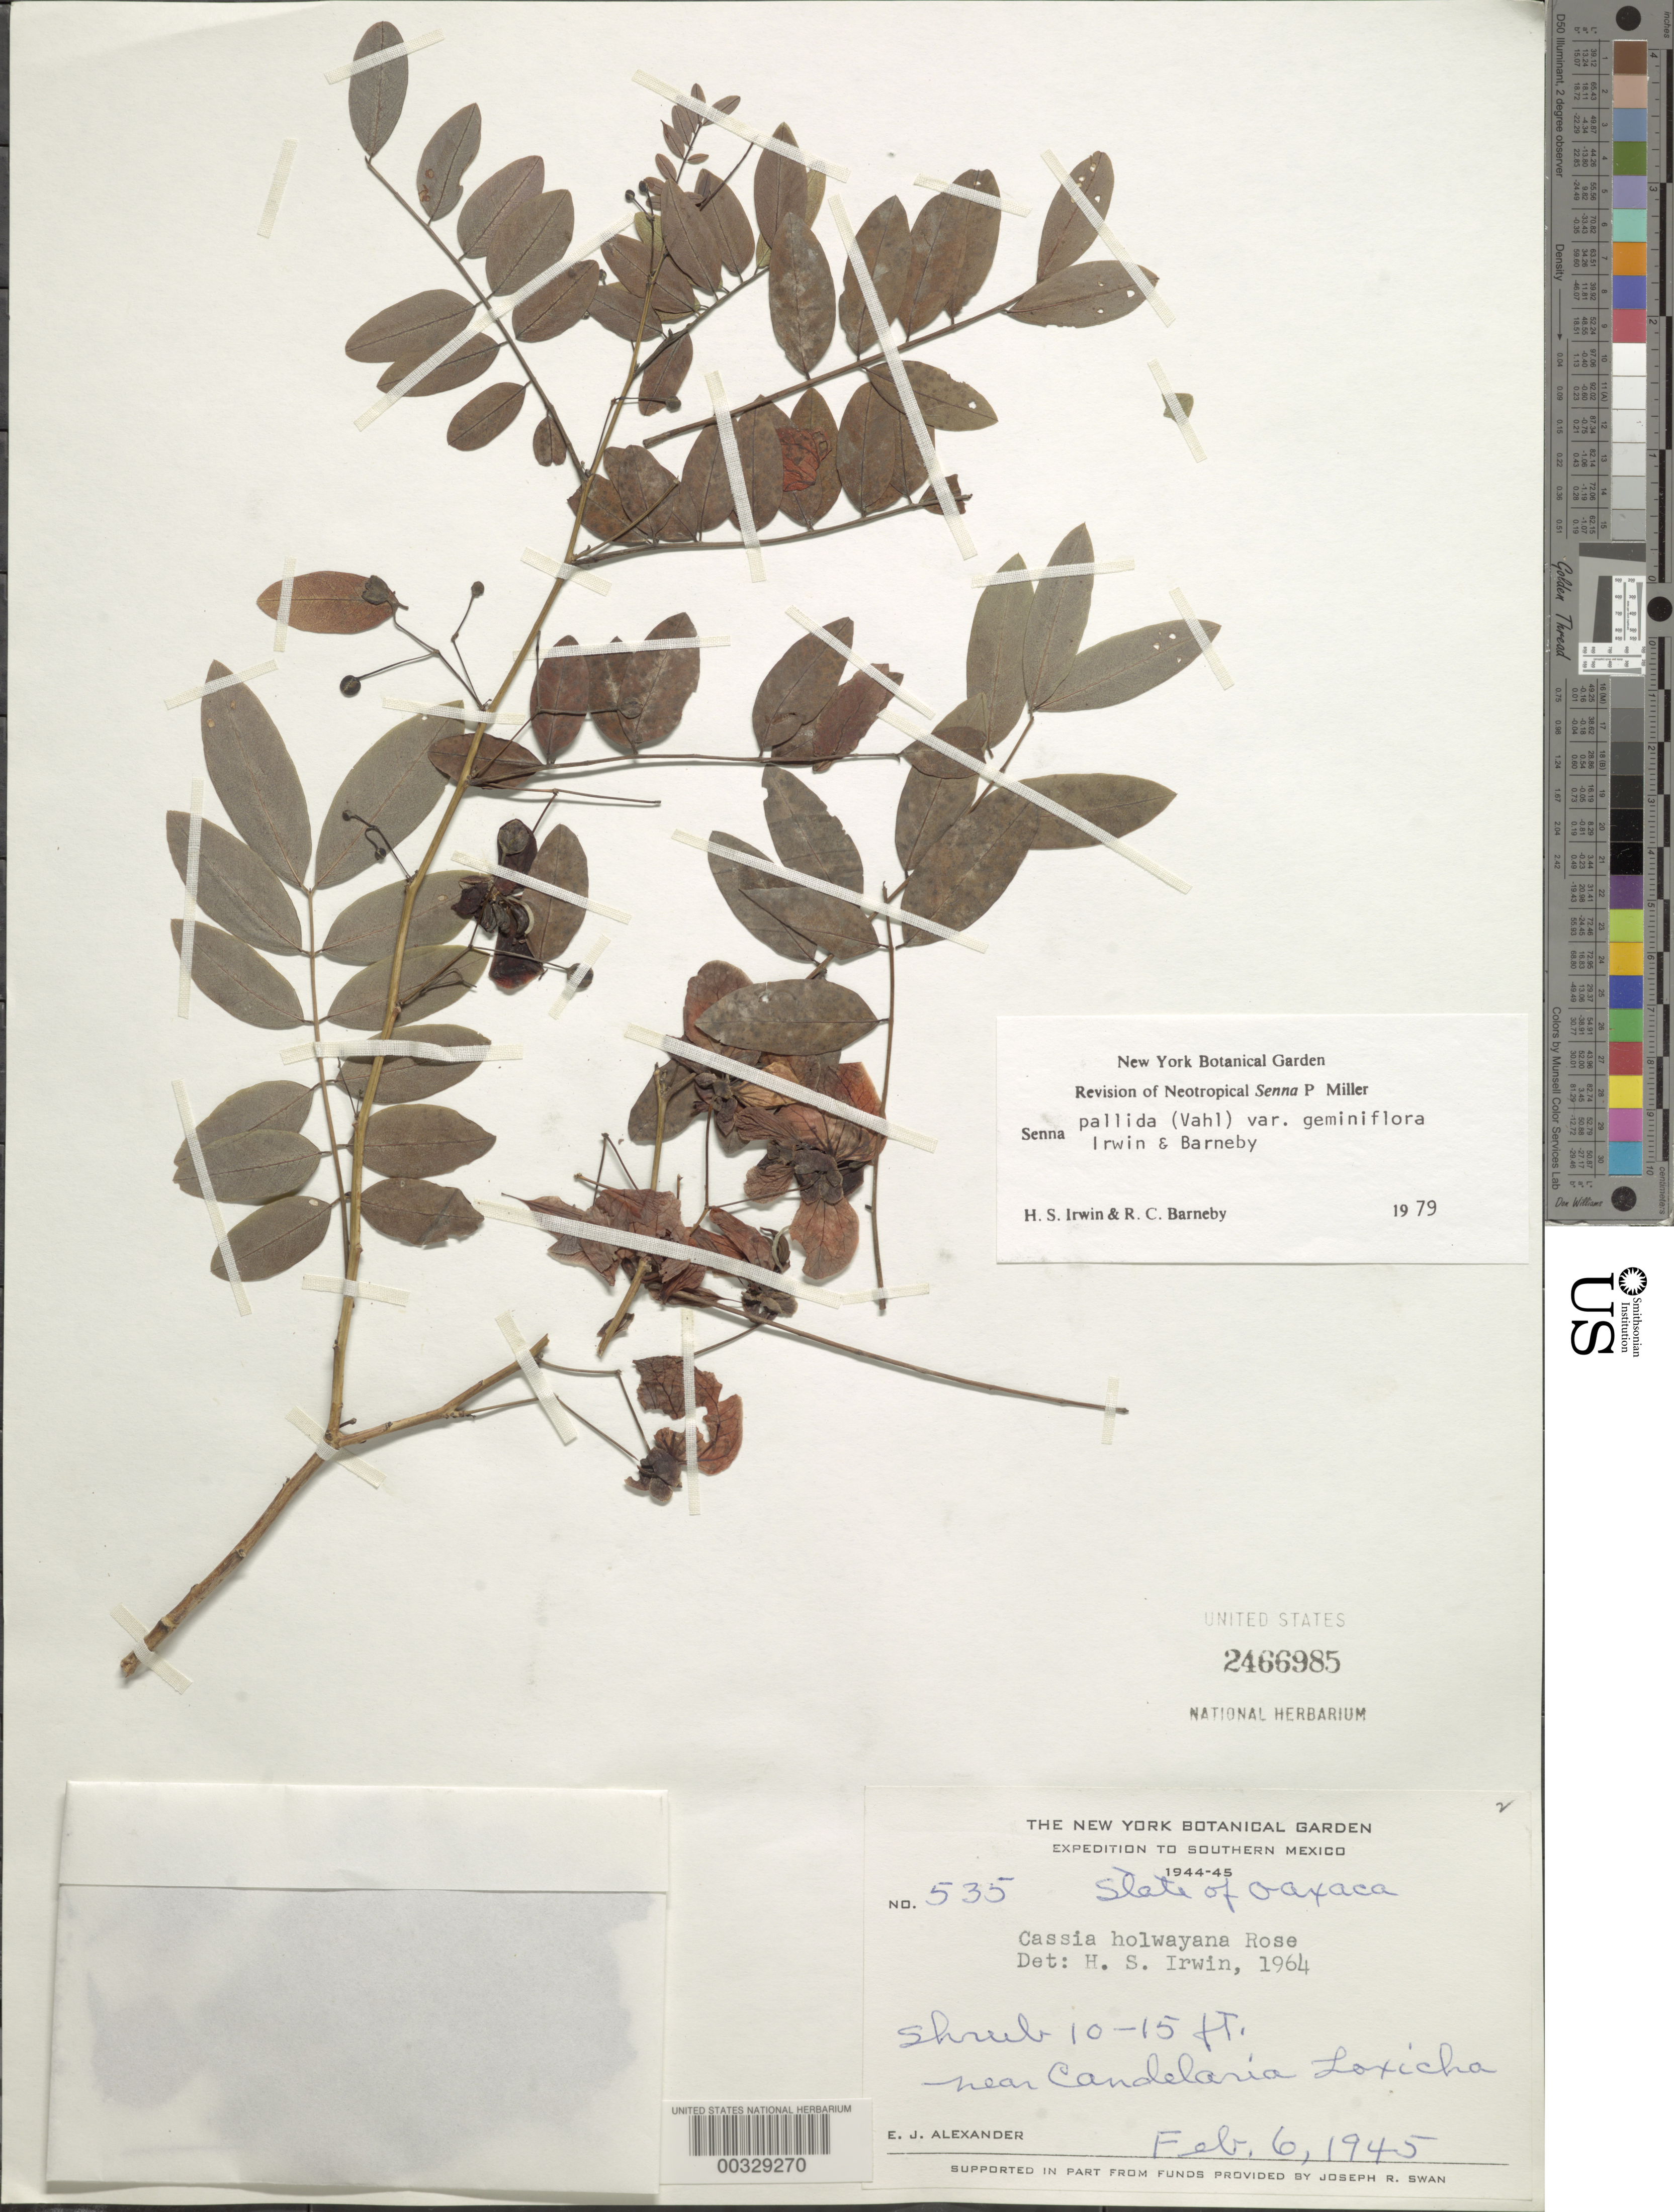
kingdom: Plantae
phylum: Tracheophyta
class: Magnoliopsida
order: Fabales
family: Fabaceae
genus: Senna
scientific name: Senna pallida var. geminiflora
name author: H.S. Irwin & Barneby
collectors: E. J. Alexander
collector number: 535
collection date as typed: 06 Feb 1945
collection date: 1945-02-06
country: Mexico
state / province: Oaxaca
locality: Near candelaria loxicha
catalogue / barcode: US 2466985